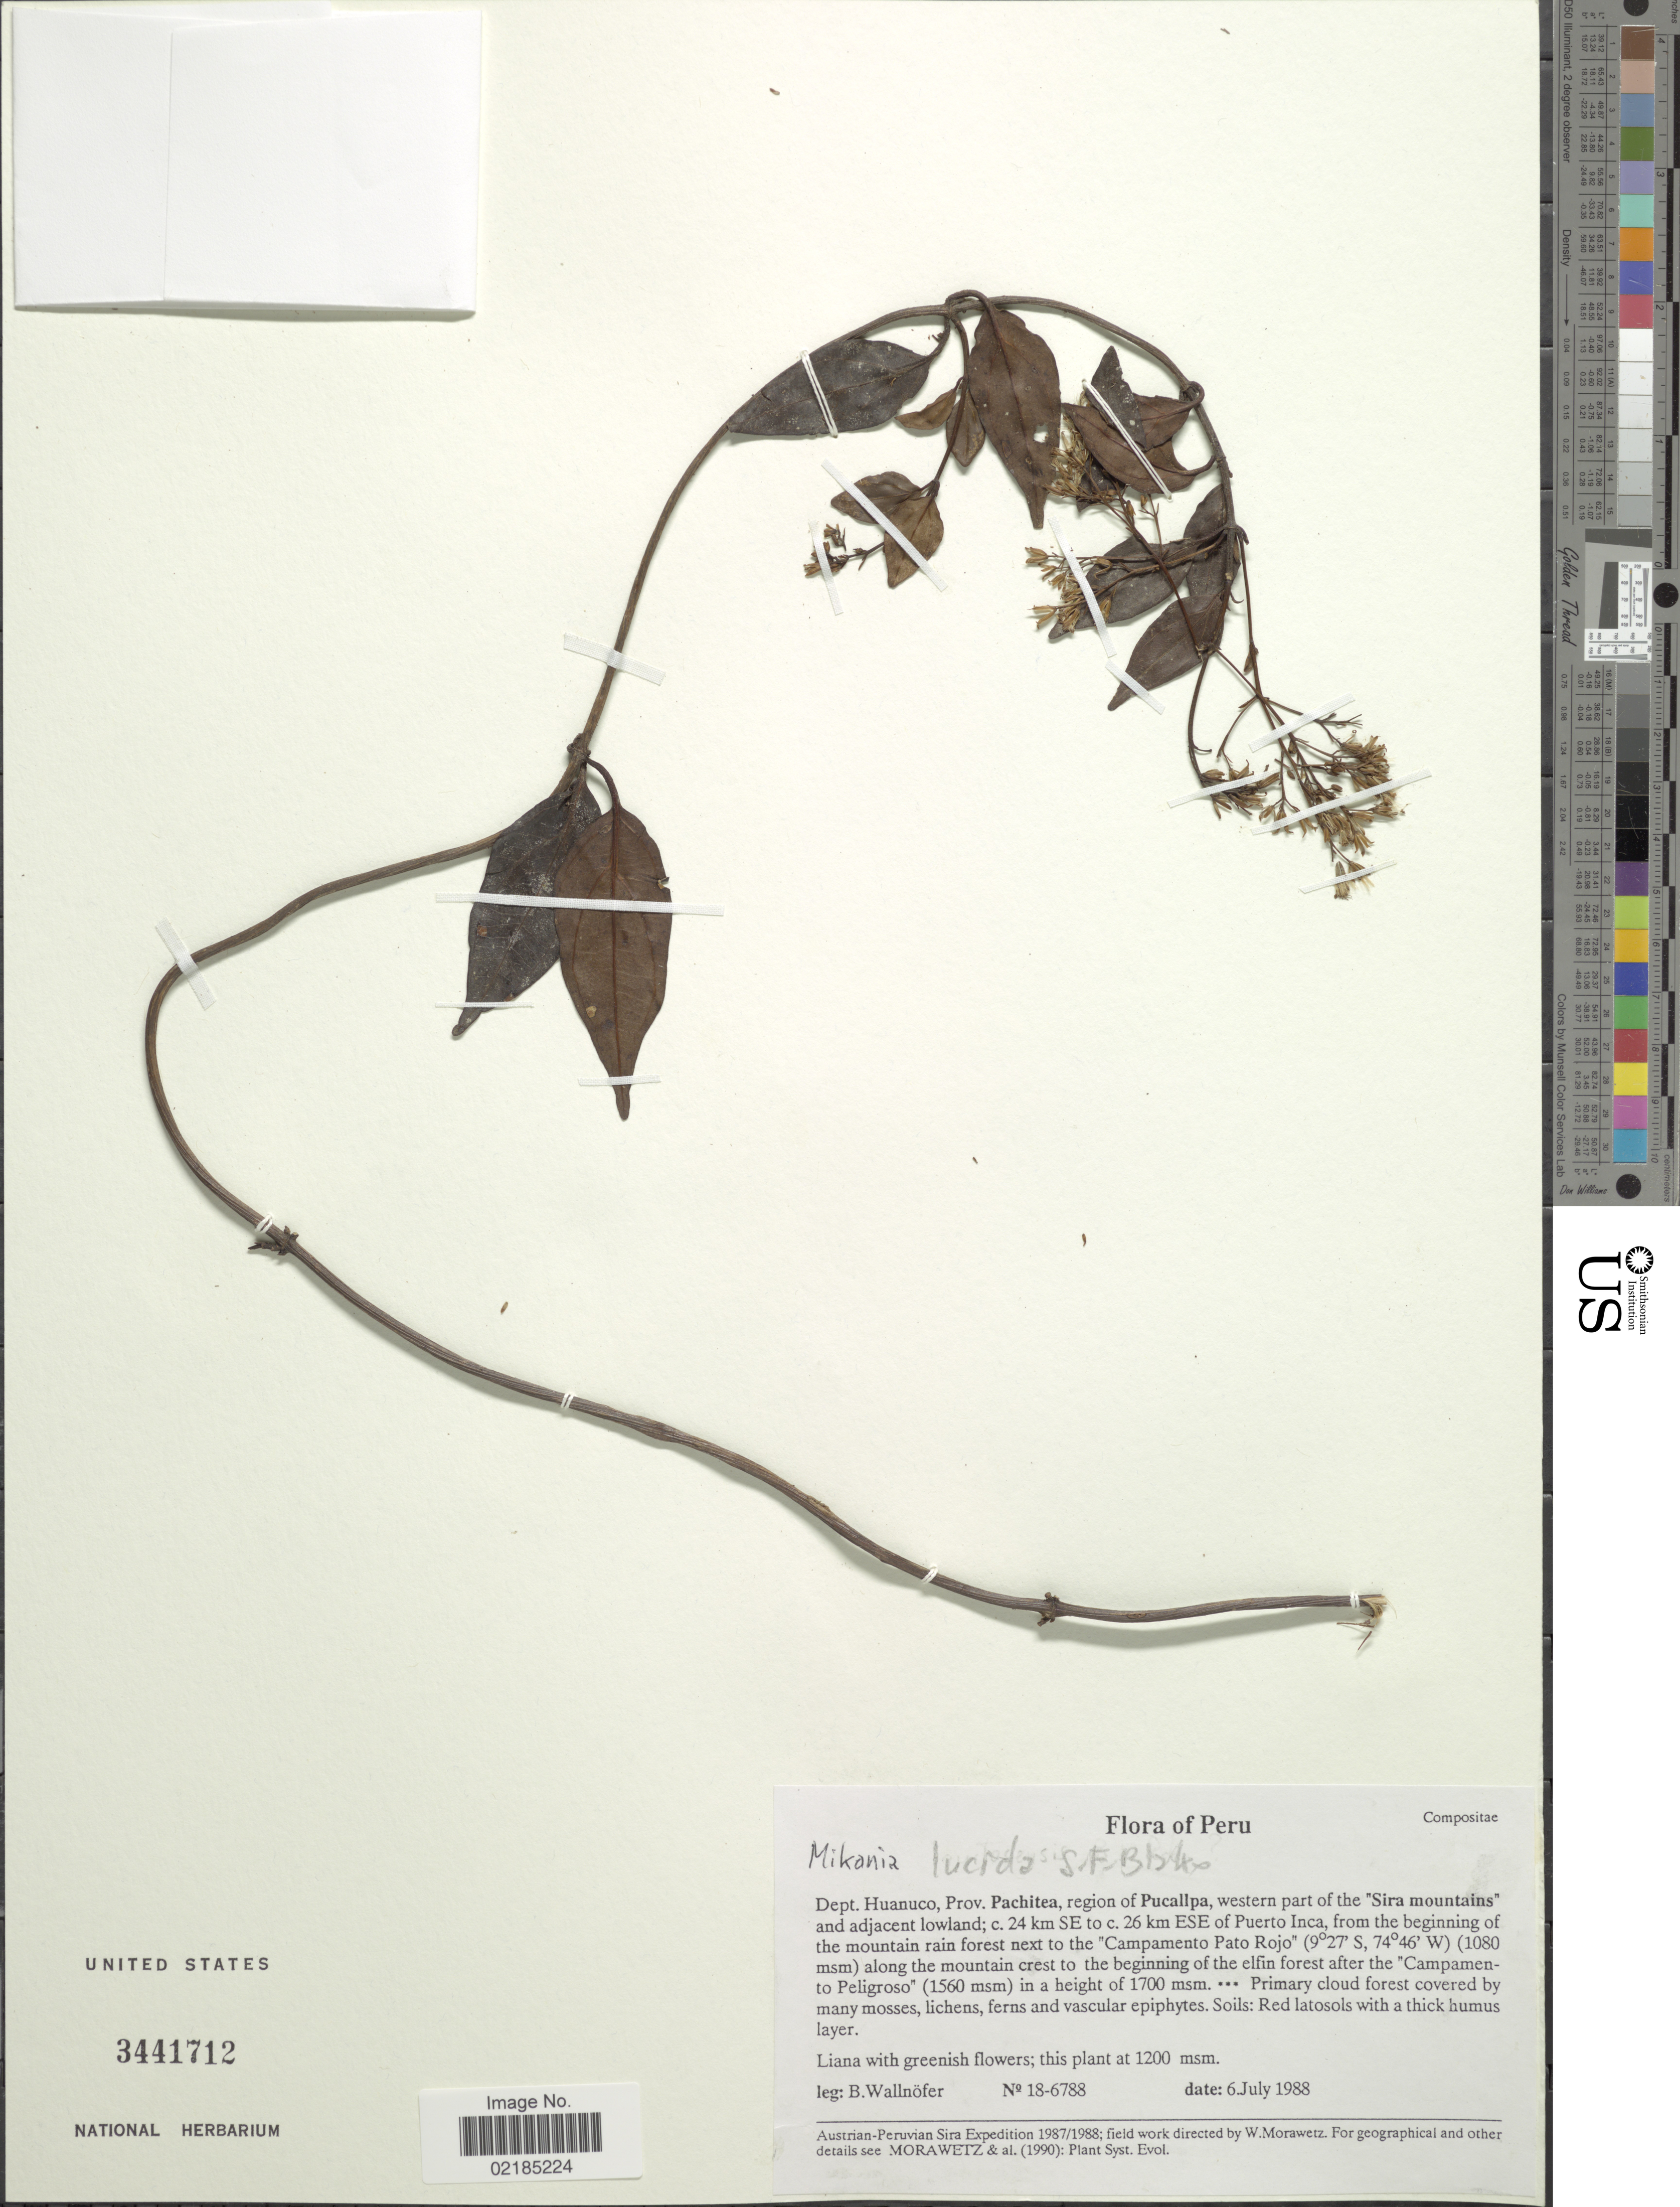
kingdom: Plantae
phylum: Tracheophyta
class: Magnoliopsida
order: Asterales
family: Asteraceae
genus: Mikania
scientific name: Mikania lucida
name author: S.F. Blake in Gleason & Killip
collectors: B. Wallnöfer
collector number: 18-6788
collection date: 1988-07-06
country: Peru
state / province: Huánuco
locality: Dept. Huanuco, Prov. Pachitea, region of Pucallpa, western part of the "Sira mountains" and adjacent lowland; c. 24 km SE to c. 26 km ESE of Puerto Inca, from the beginning of the mountain rain forest next to the "Campamento Pato Rojo" along the mountain crest to the beginning of the elfin forest after the "Campamento to Peligroso"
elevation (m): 1700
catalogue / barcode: US 3441712